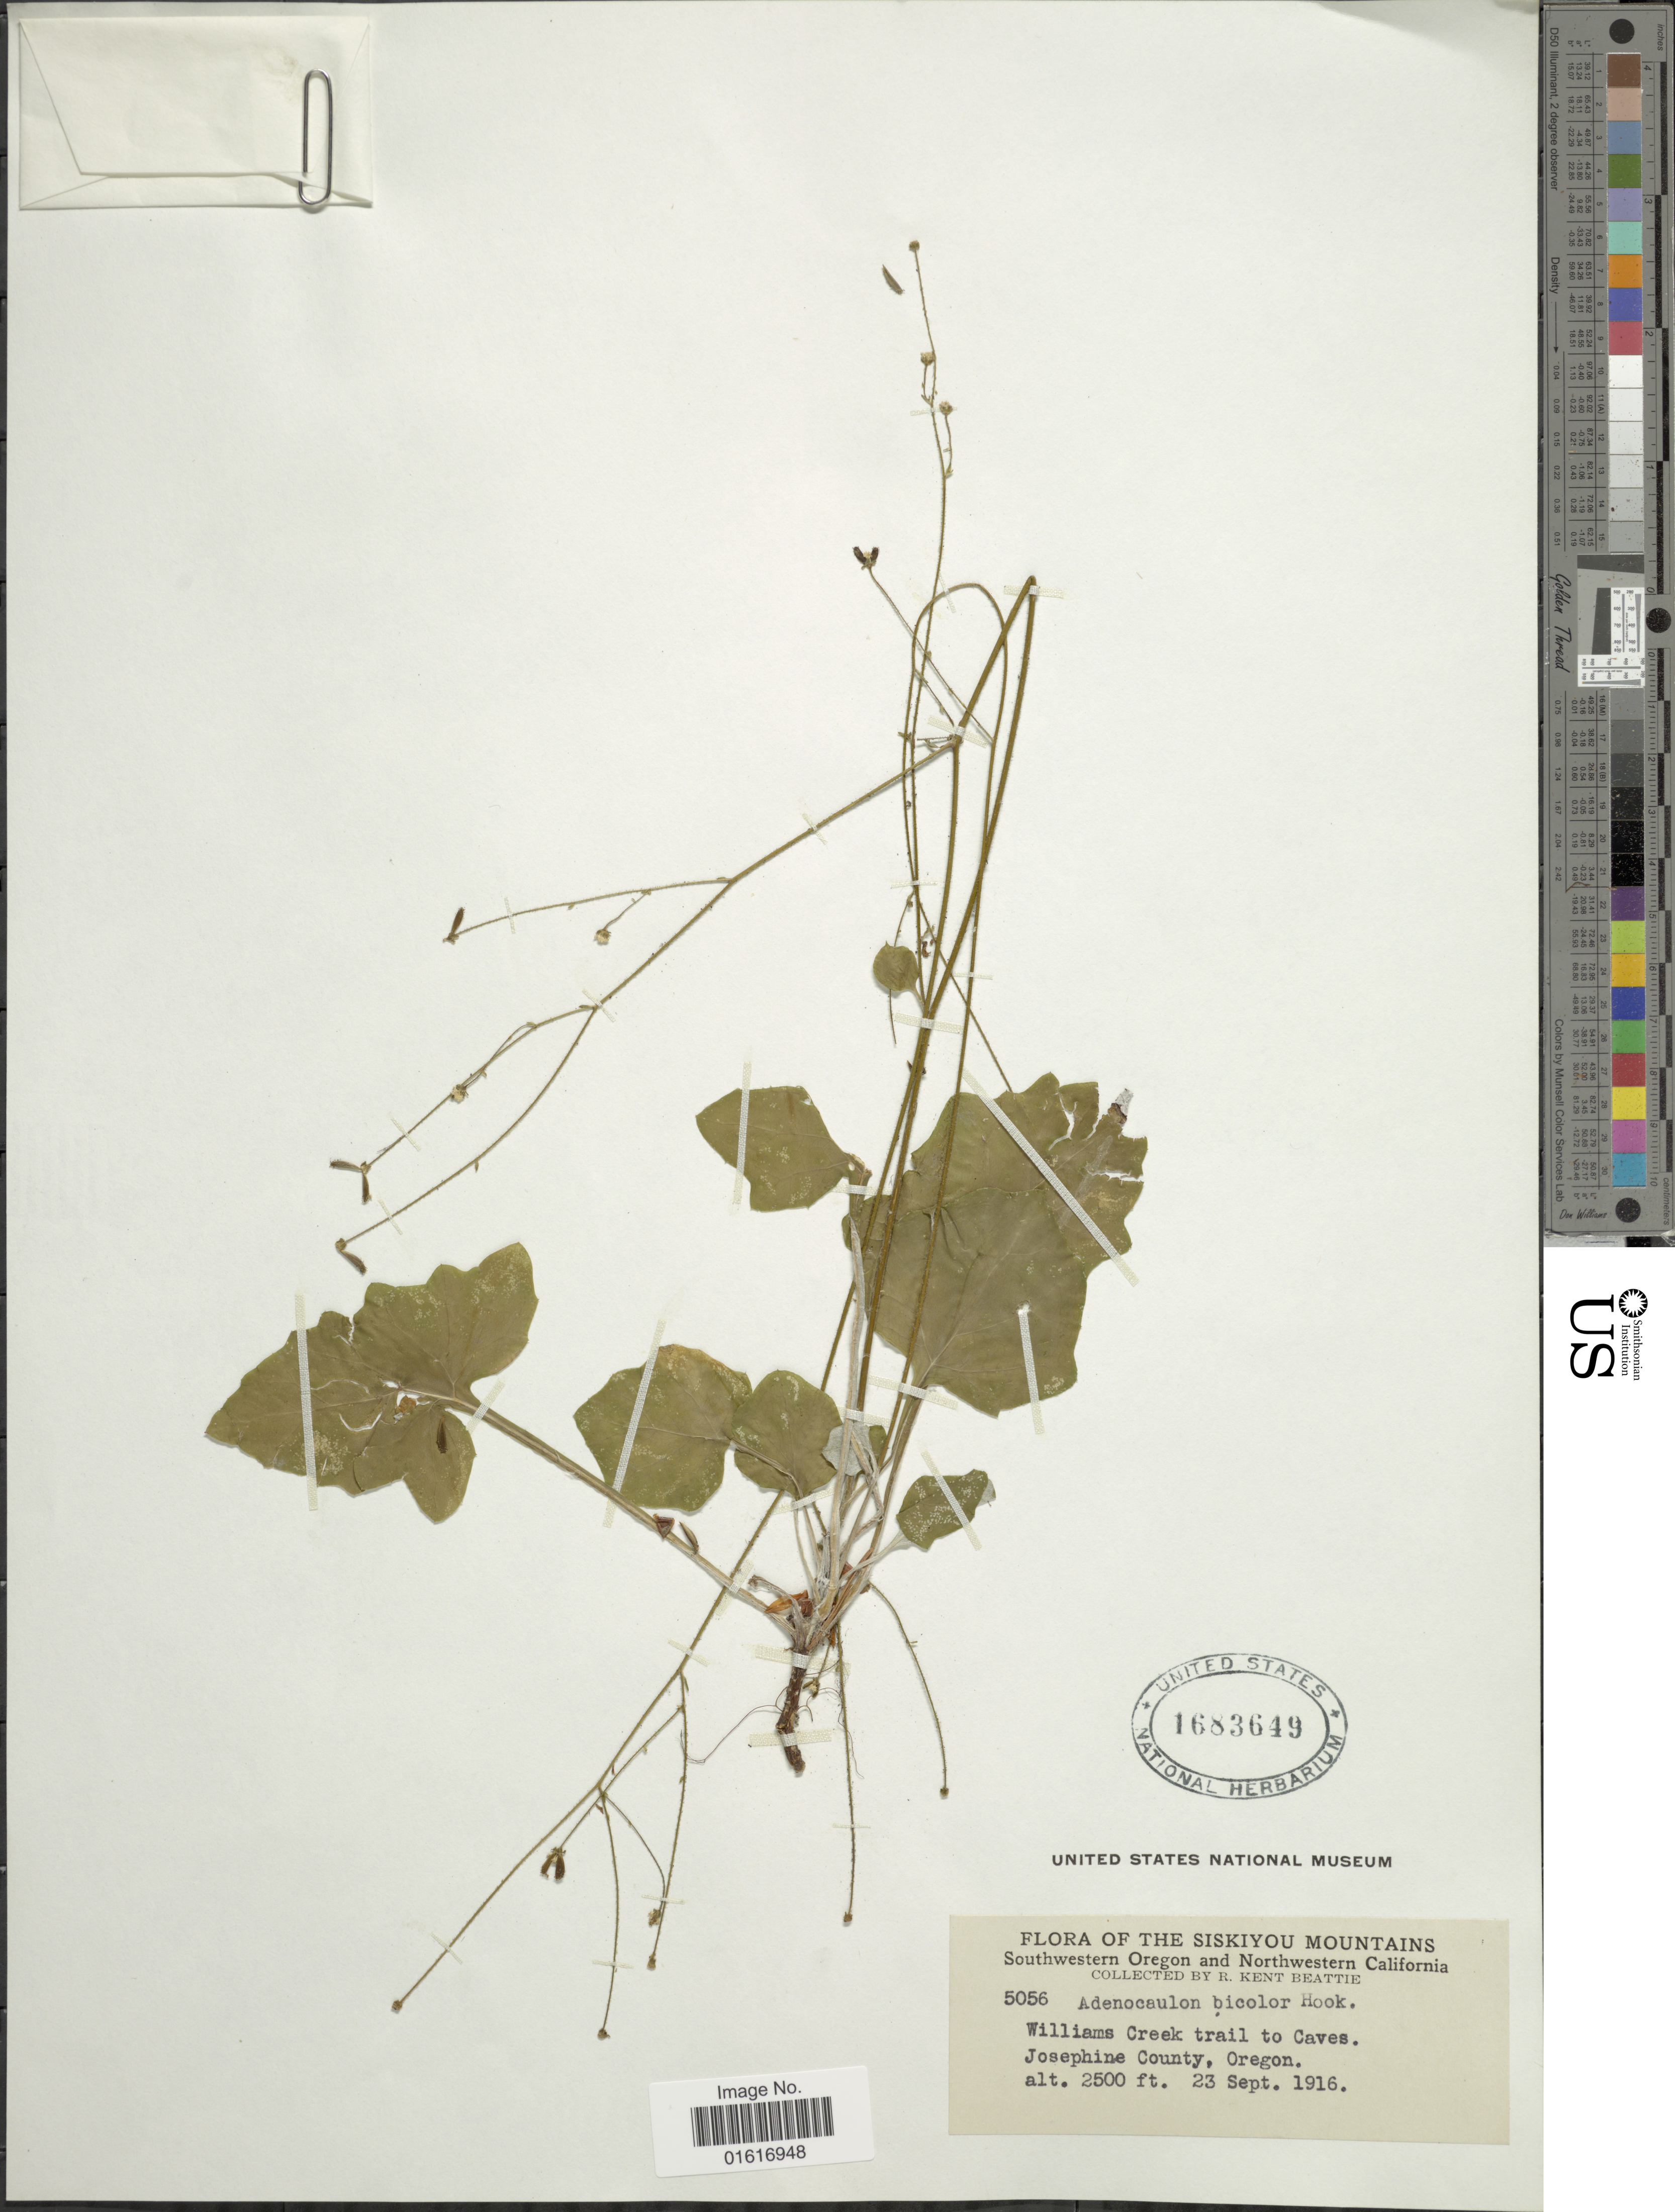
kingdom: Plantae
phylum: Tracheophyta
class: Magnoliopsida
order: Asterales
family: Asteraceae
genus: Adenocaulon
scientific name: Adenocaulon bicolor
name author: Hook.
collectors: R. K. Beattie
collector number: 5056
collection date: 1916-09-23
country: United States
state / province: Oregon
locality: The Siskiyou Mountains, Southwestern Oregon, Williams Creek trail to Caves. Josephine County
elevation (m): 762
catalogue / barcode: US 1683649